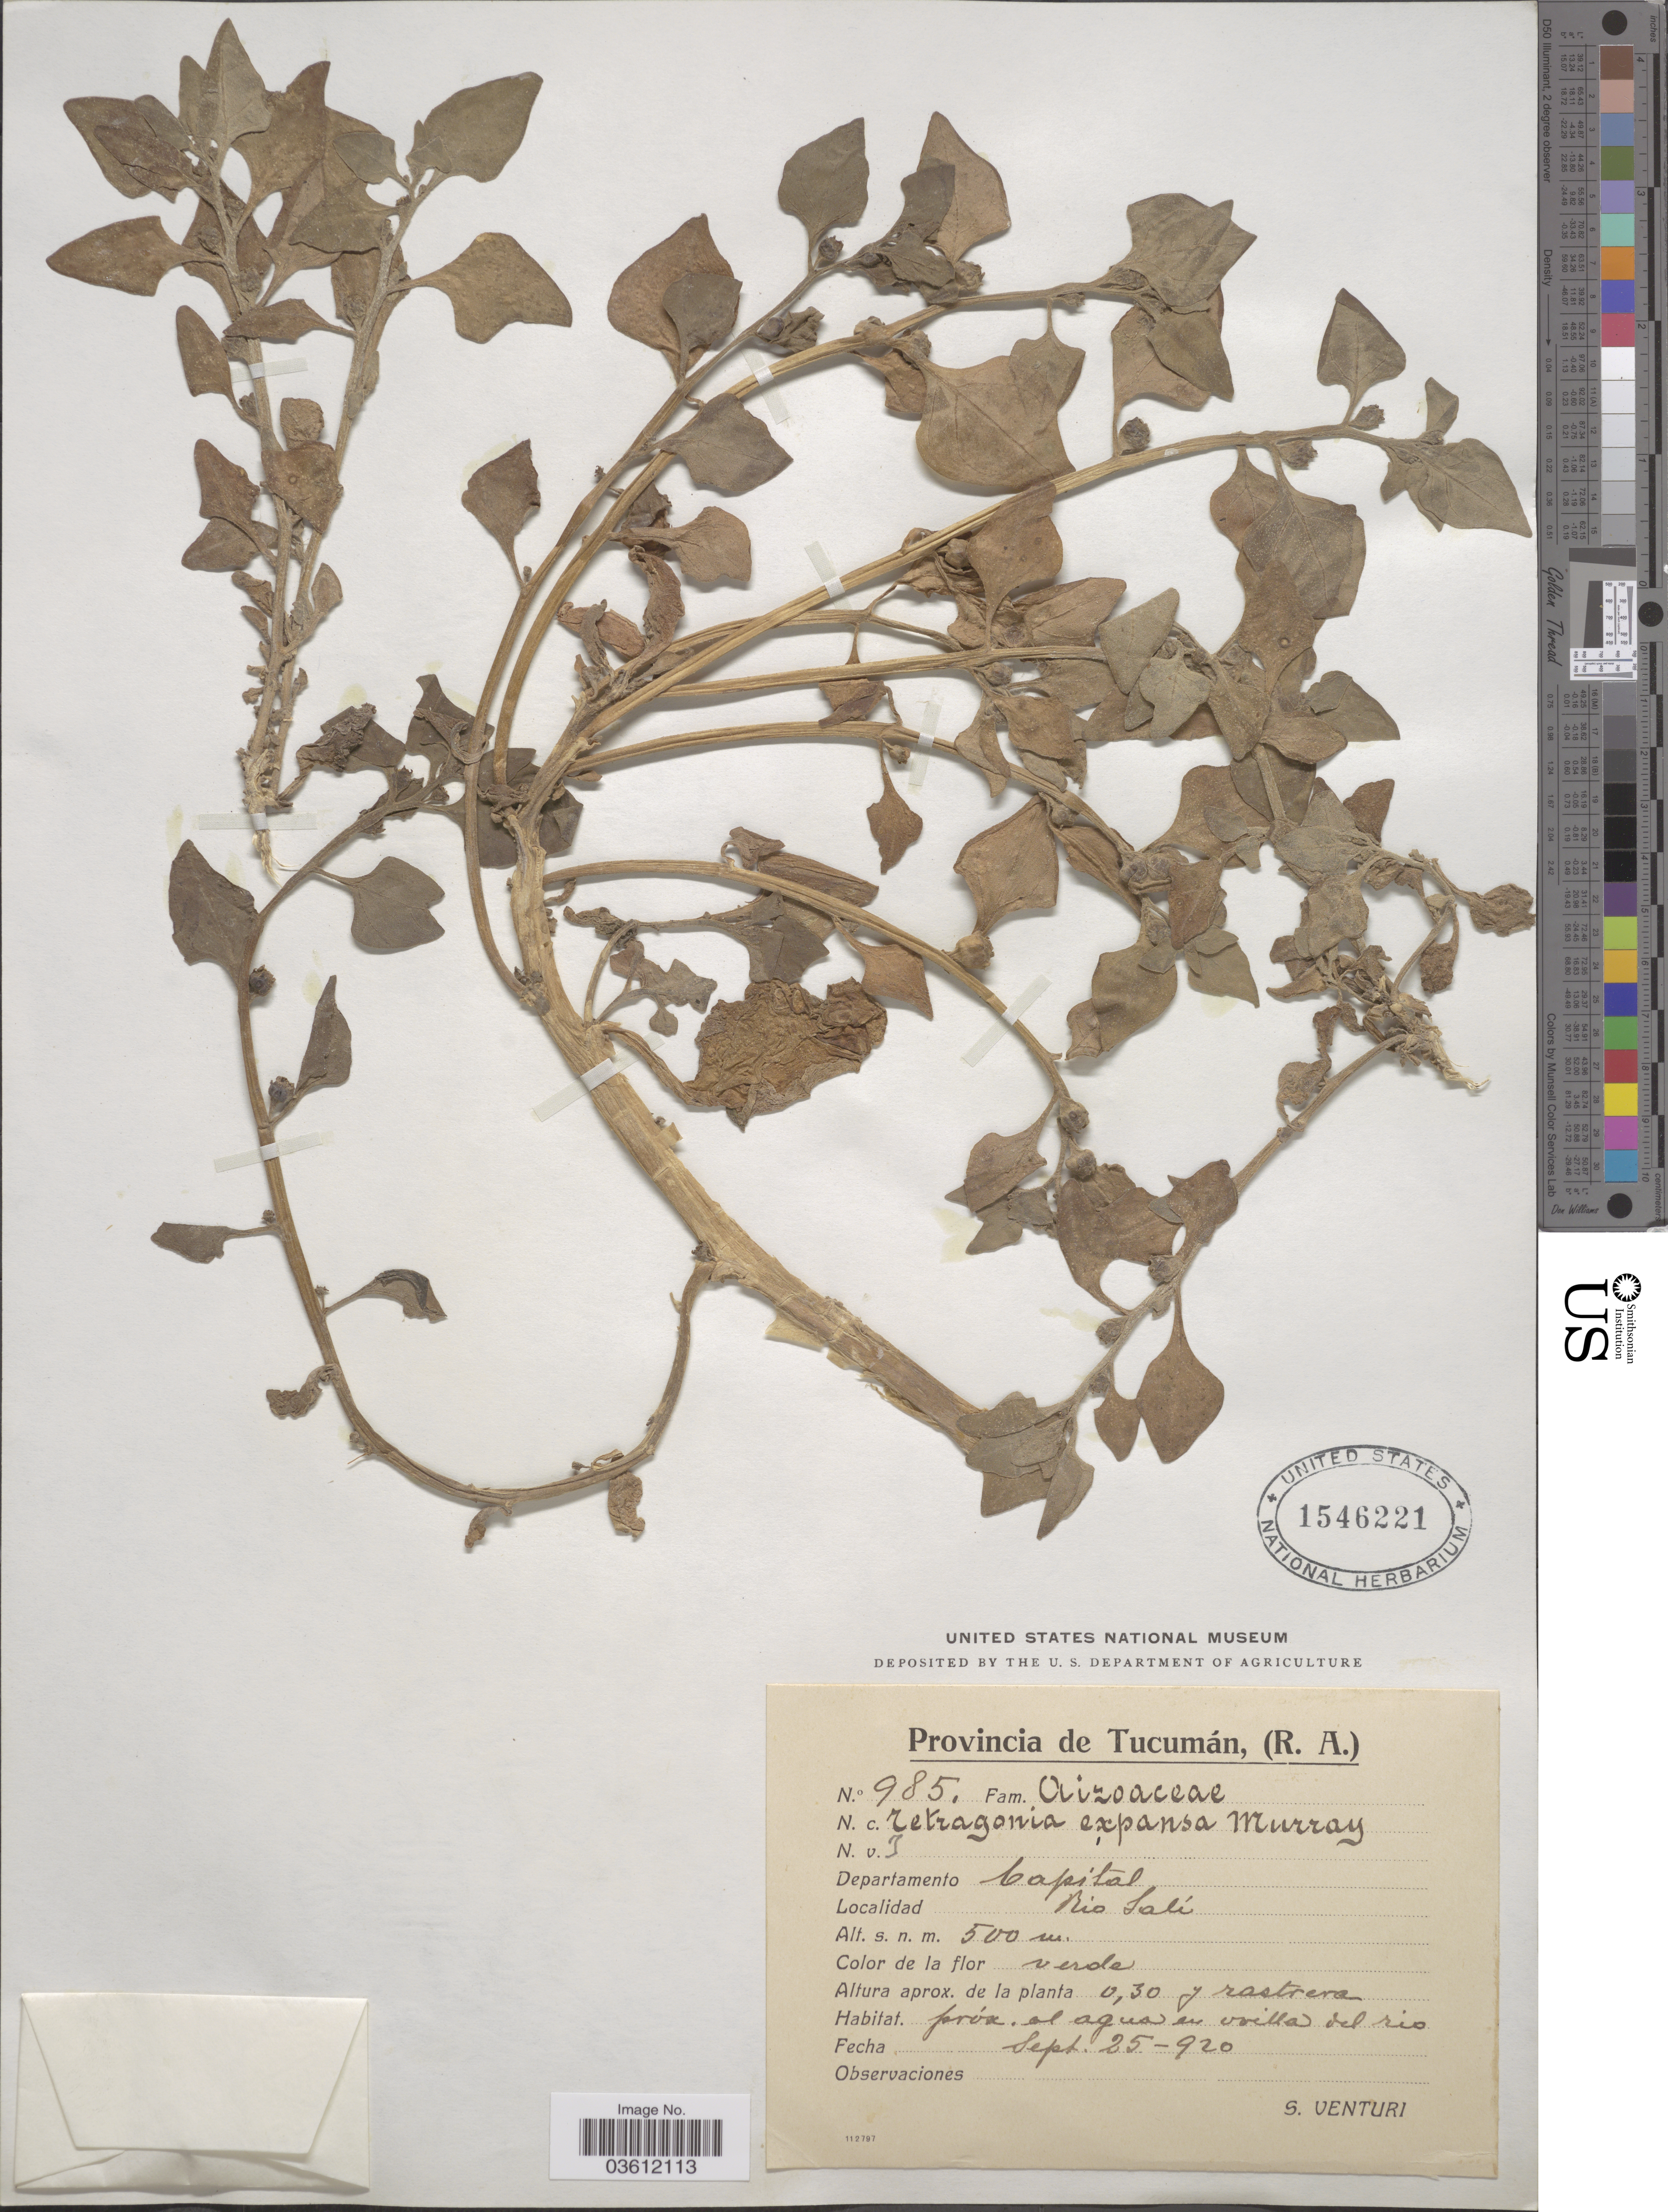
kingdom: Plantae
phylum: Tracheophyta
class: Magnoliopsida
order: Caryophyllales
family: Aizoaceae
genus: Tetragonia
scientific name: Tetragonia expansa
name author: Murr.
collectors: S. Venturi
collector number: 985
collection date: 1920-09-25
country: Argentina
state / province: Tucuman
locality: Departamento Capital. Rio Salí.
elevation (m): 500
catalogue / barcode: US 1546221